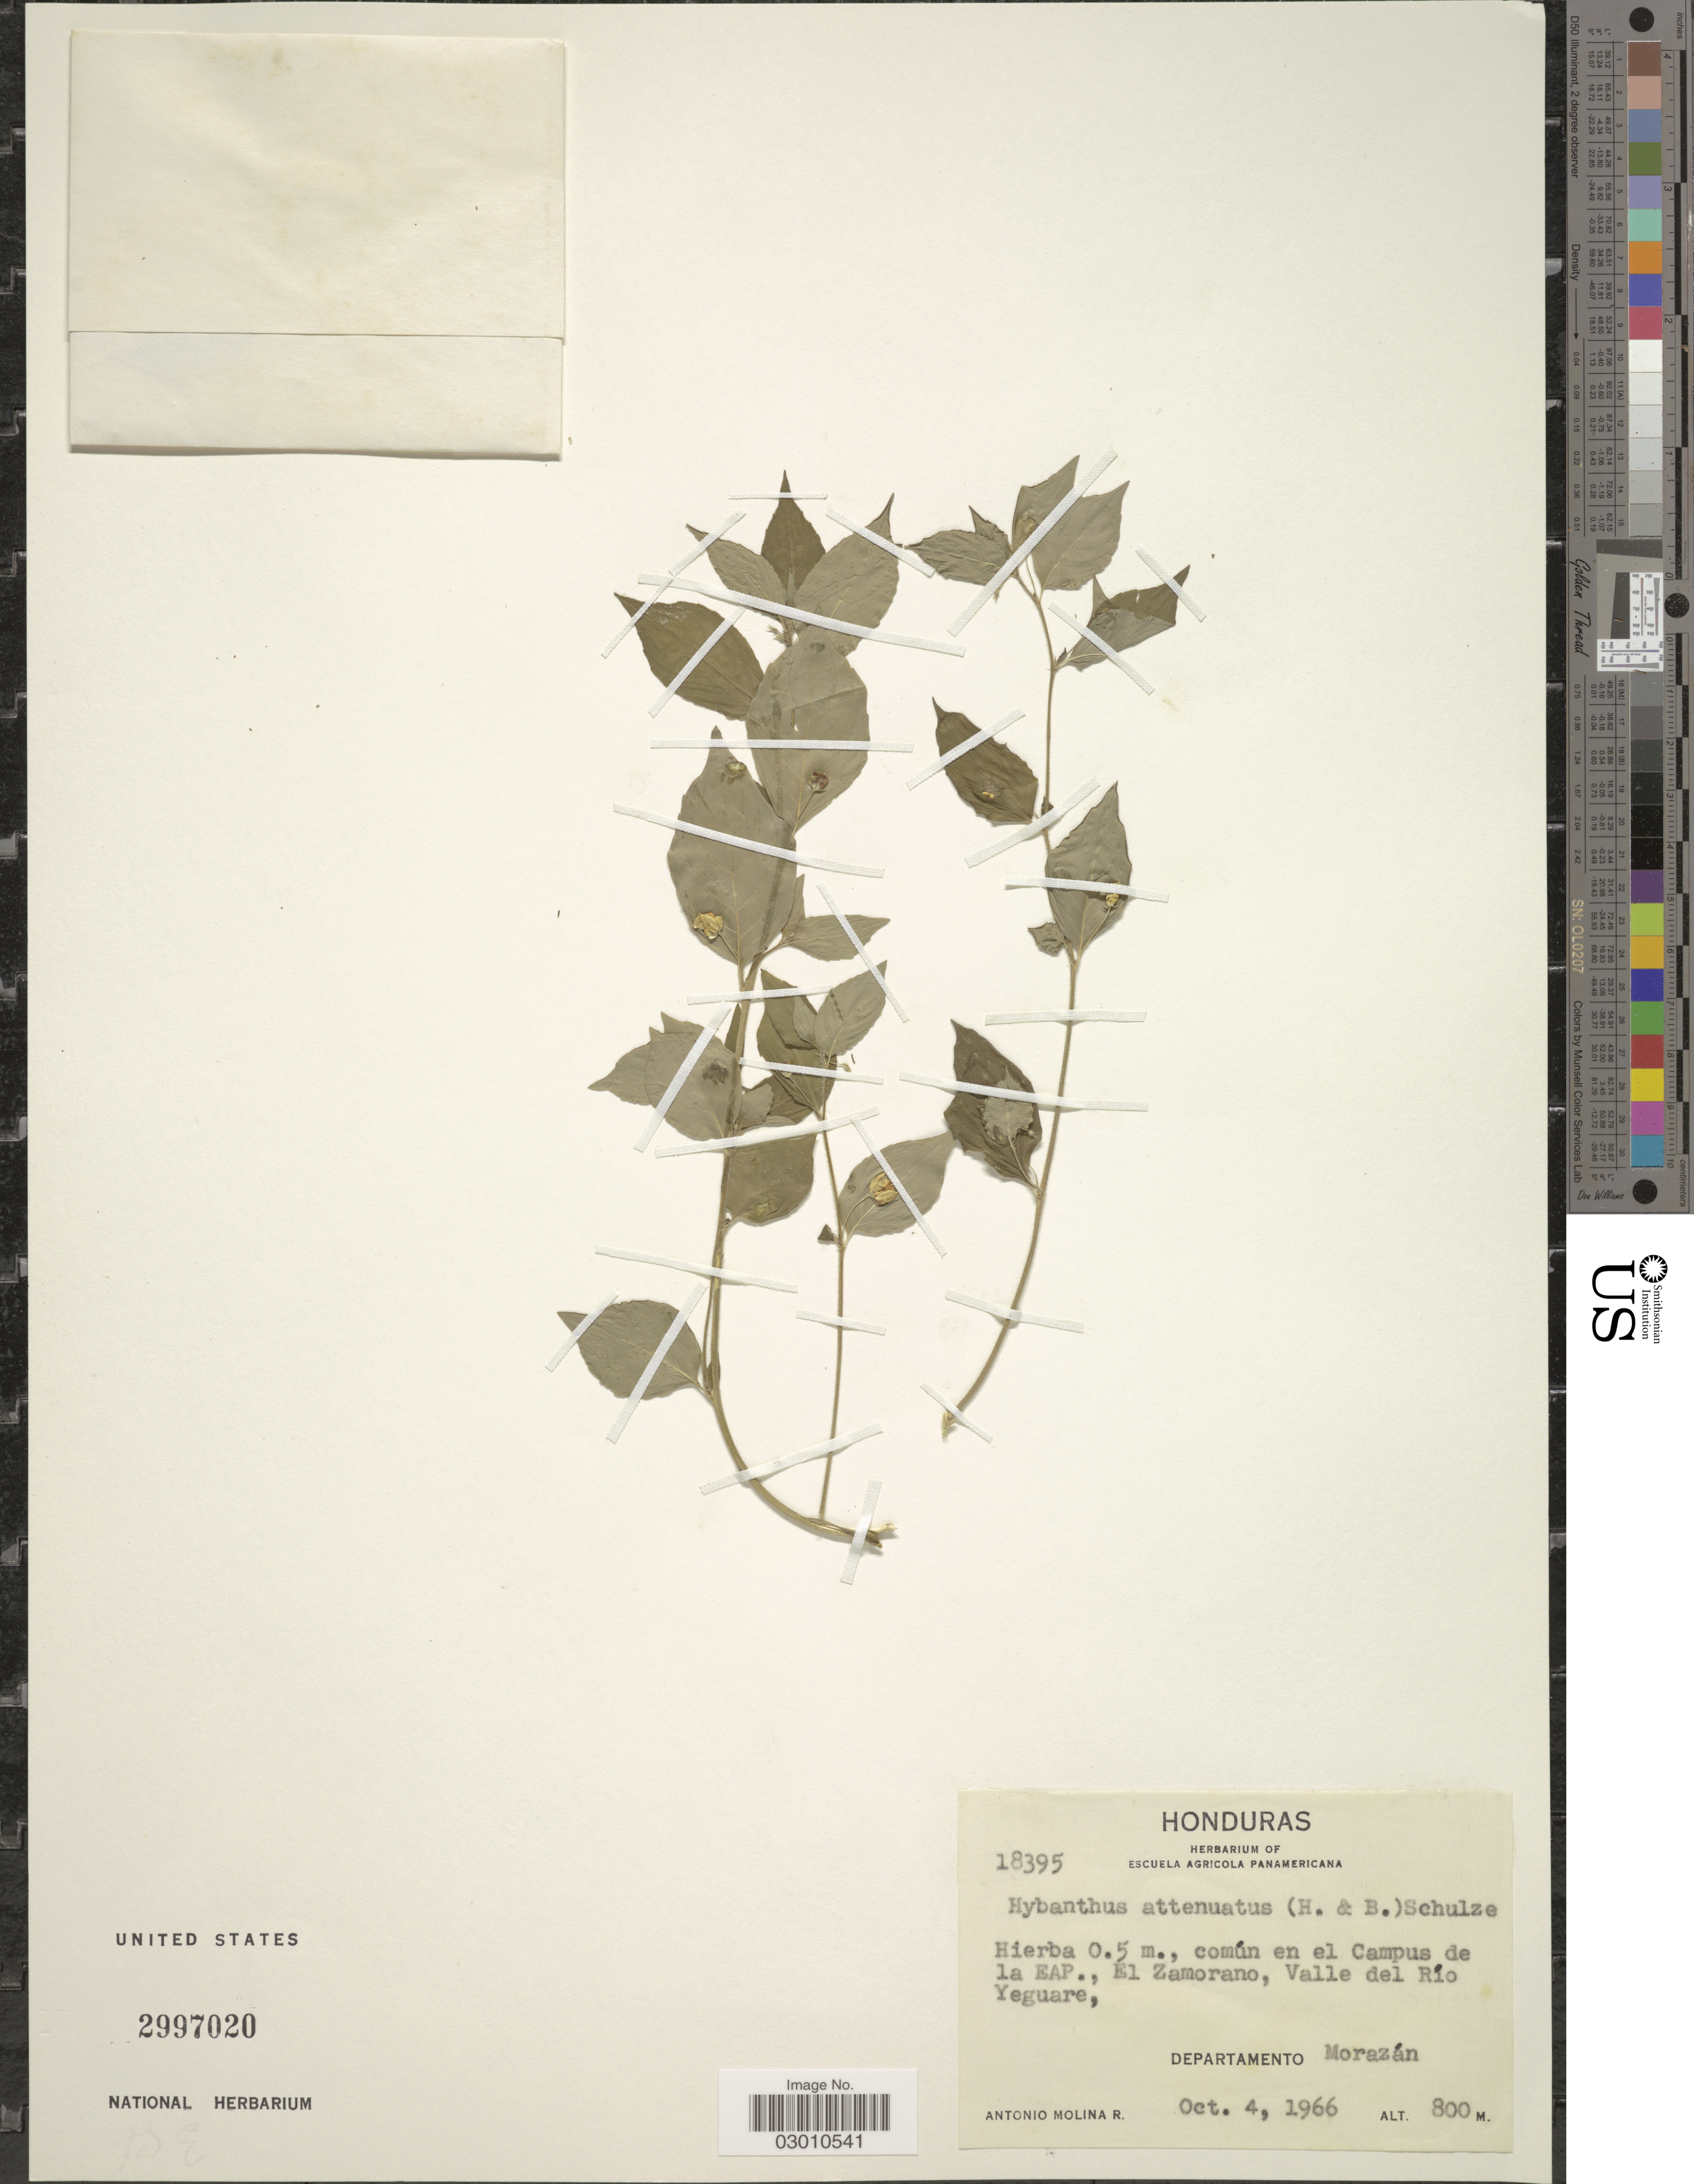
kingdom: Plantae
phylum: Tracheophyta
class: Magnoliopsida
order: Malpighiales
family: Violaceae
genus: Pombalia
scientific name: Pombalia attenuata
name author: (Humb. & Bonpl. ex Willd.) Paula-Souza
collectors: A. Molina R.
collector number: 18395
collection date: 1966-10-04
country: Honduras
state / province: Fco. Morazán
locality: El Zamorano, Valle del Río Yeguare, Departamento Morazán.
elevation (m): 800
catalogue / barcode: US 2997020